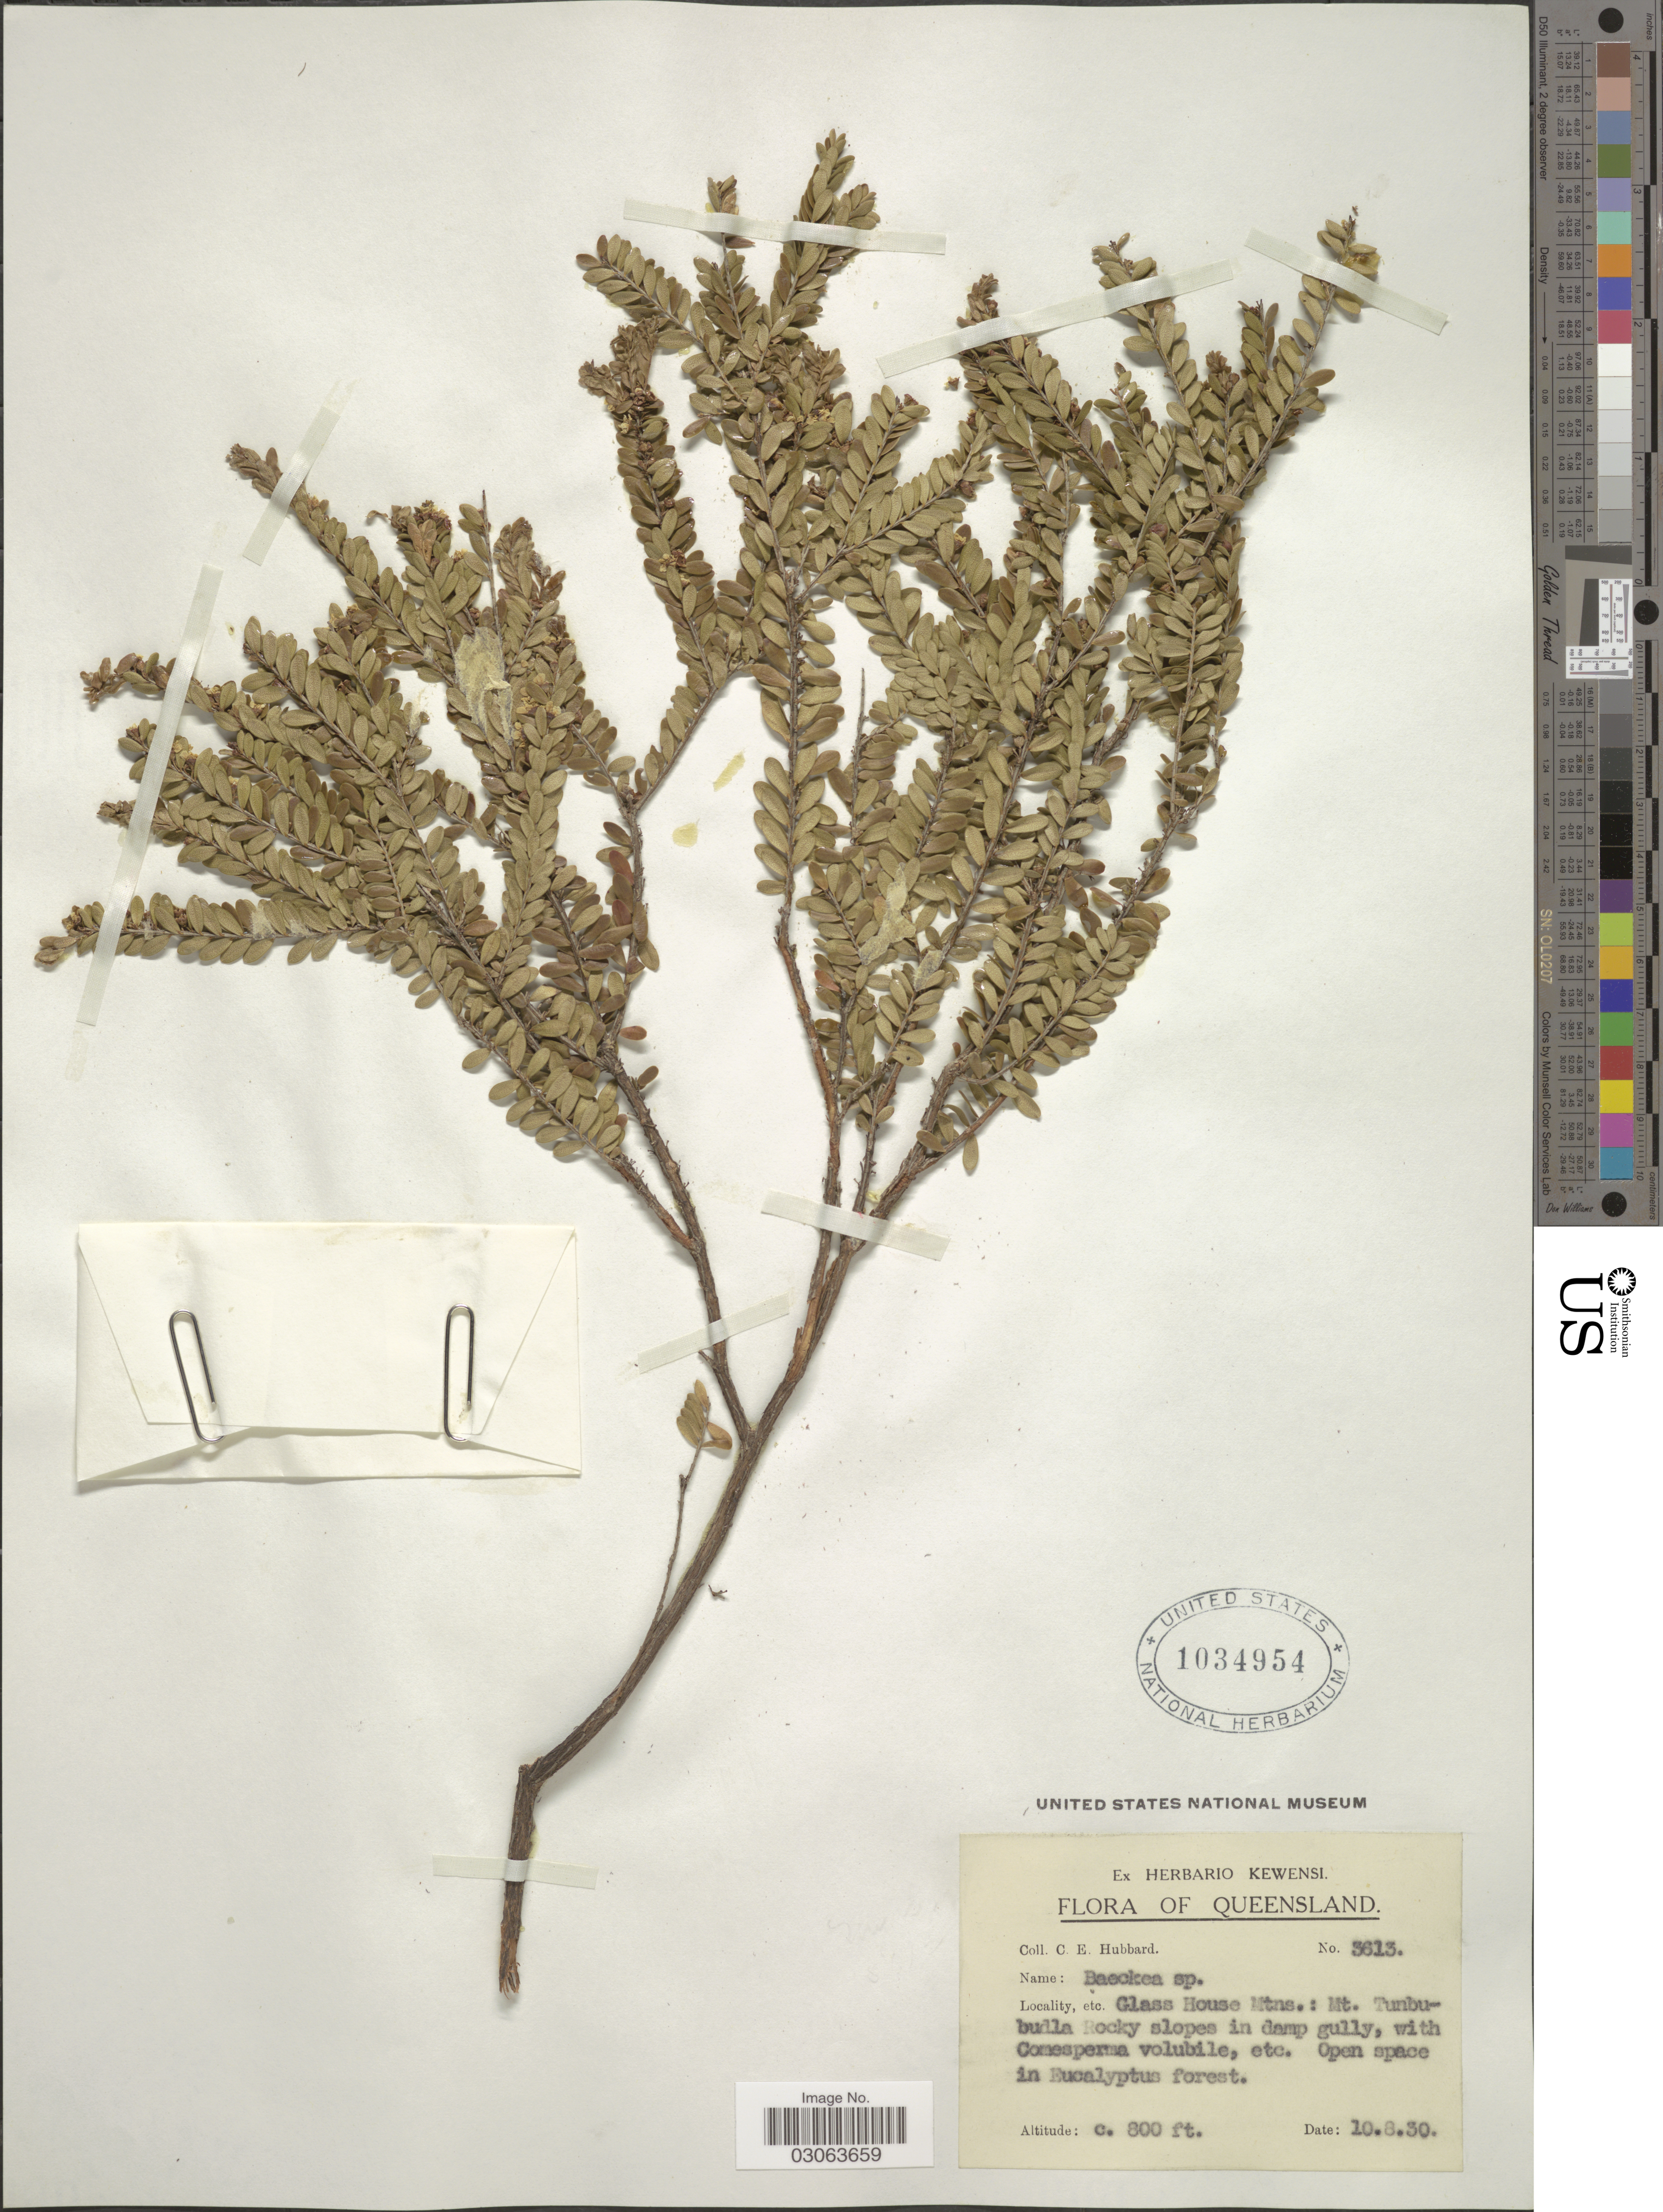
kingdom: Plantae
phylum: Tracheophyta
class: Magnoliopsida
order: Myrtales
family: Myrtaceae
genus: Triplarina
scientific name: Triplarina volcanica subsp. volcanica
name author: A.R. Bean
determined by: Rye, B. L.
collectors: C. E. Hubbard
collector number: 3613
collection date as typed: Transcribed d/m/y: 10/8/30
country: Australia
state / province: Queensland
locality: Glass House Mtns.: Mt. Tunbudla Rocky slopes in damp gully.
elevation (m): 244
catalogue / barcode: US 1034954